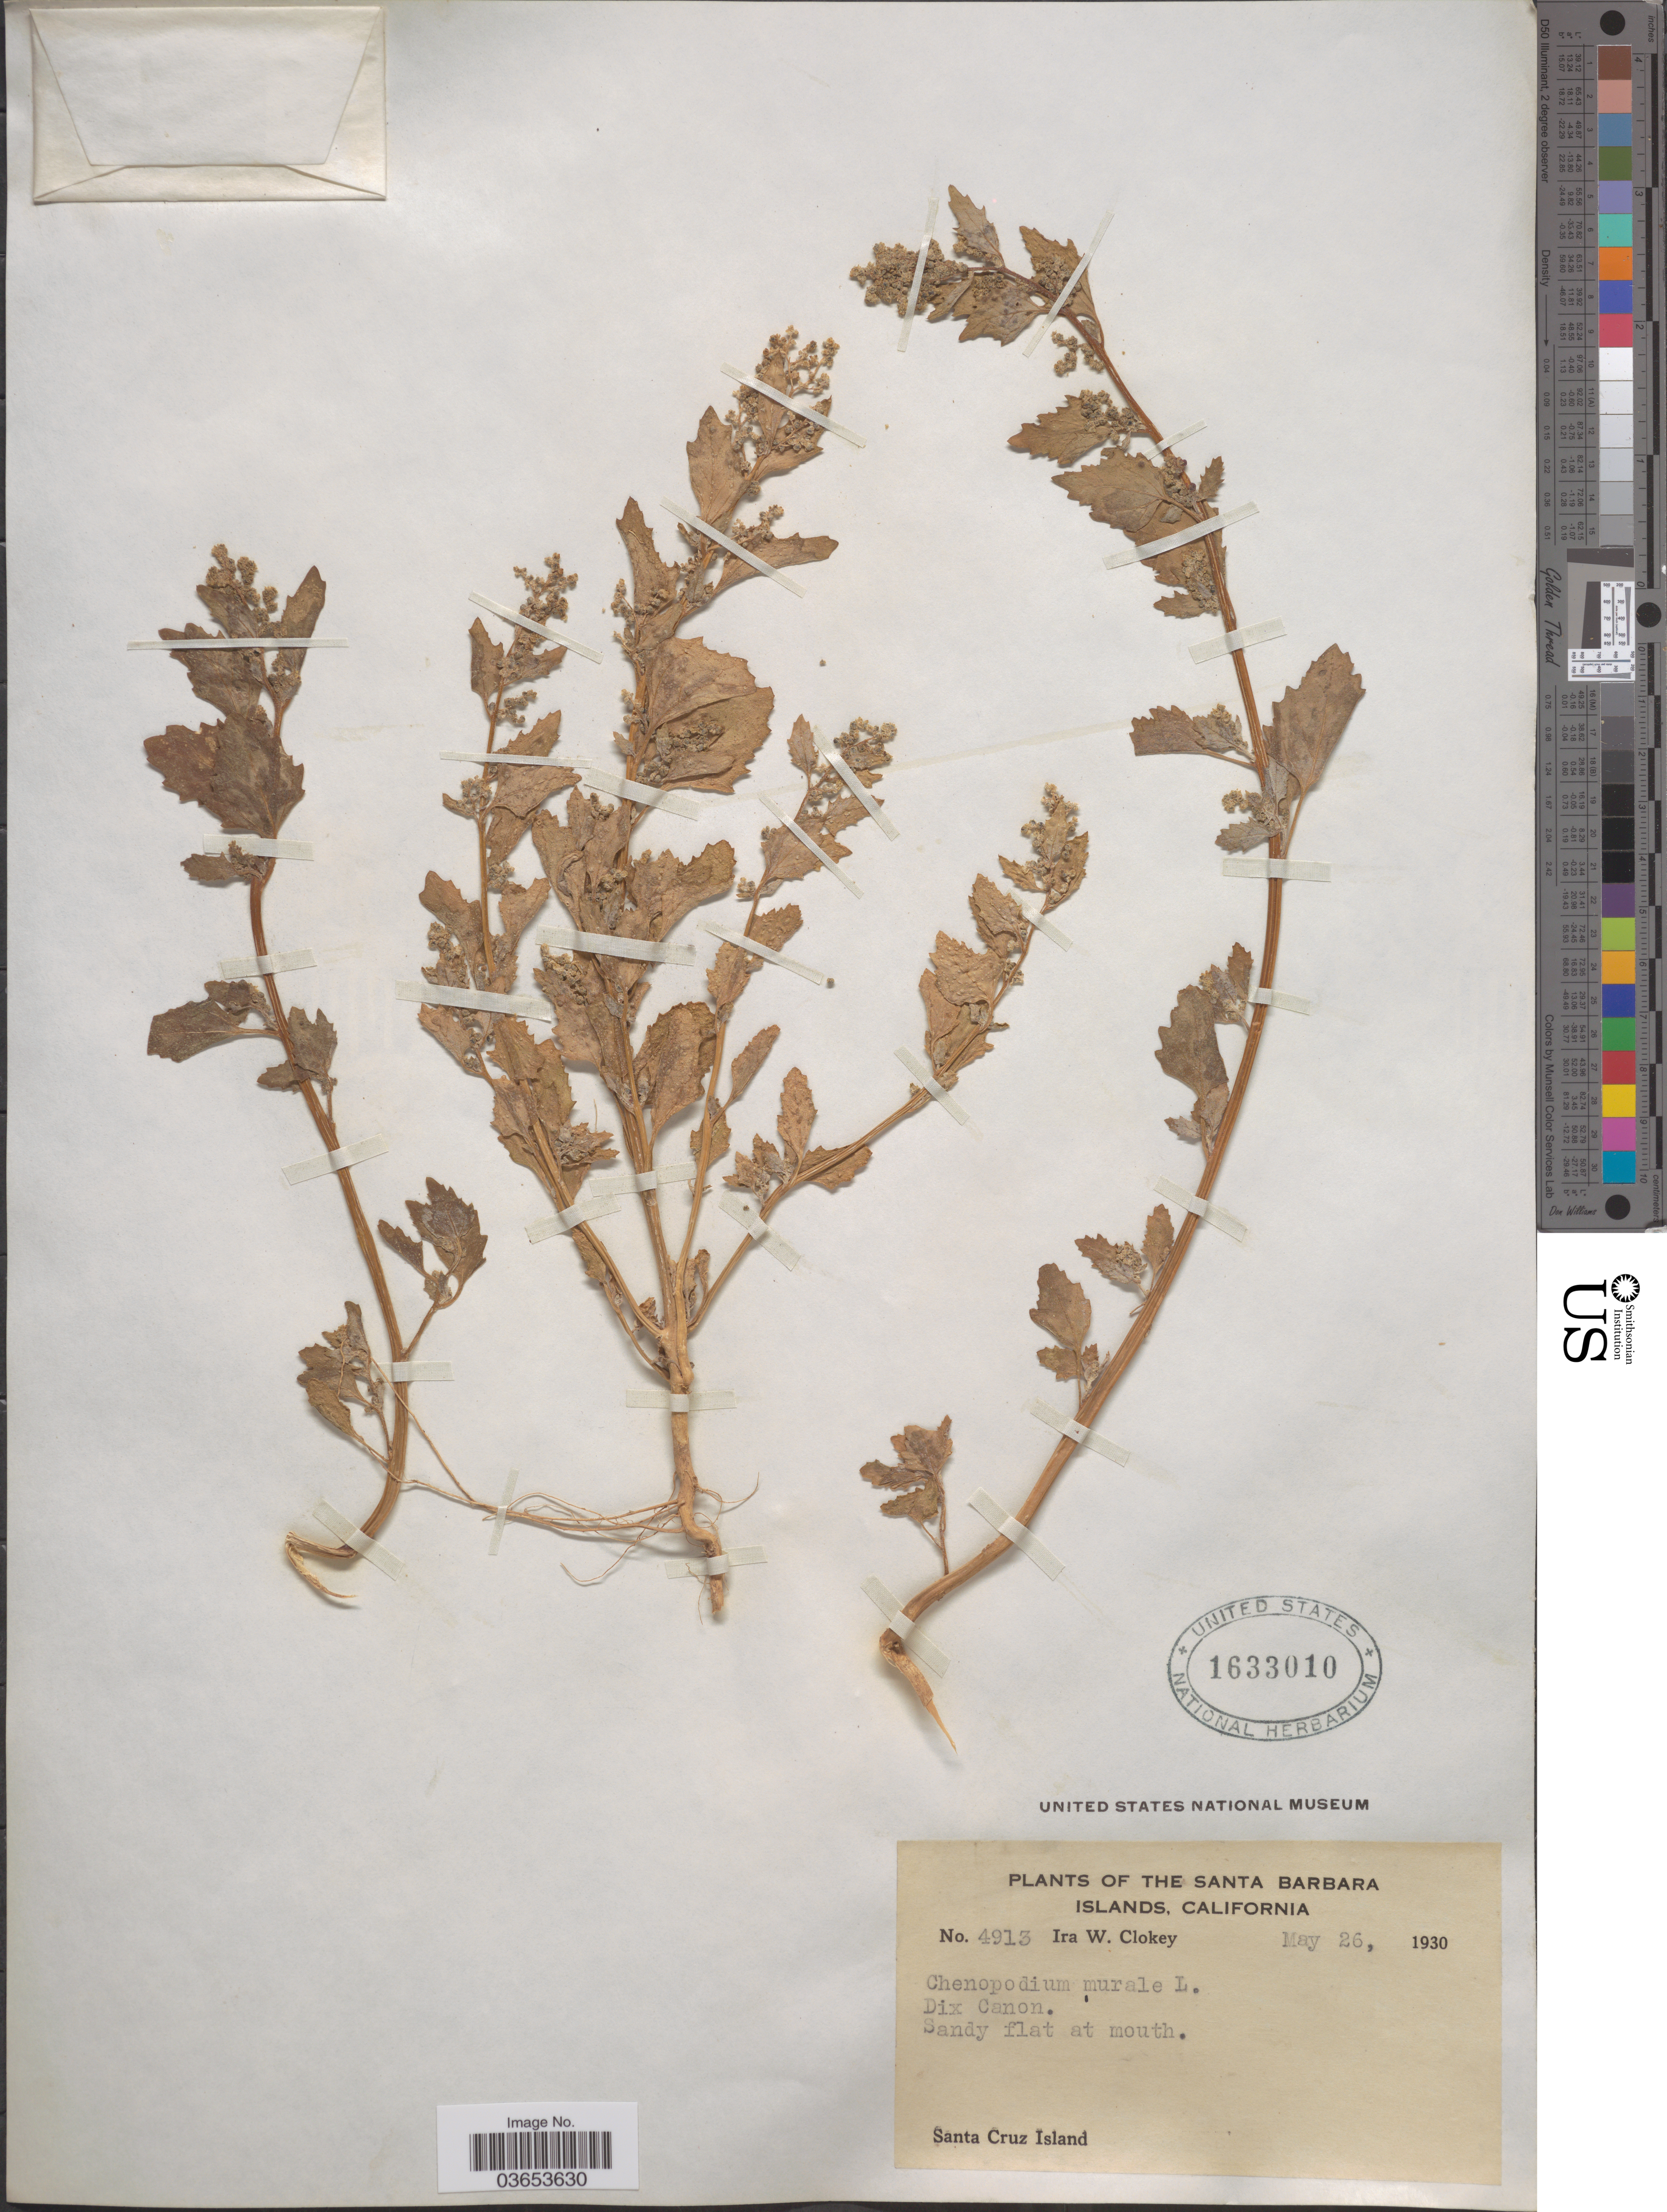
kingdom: Plantae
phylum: Tracheophyta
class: Magnoliopsida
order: Caryophyllales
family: Amaranthaceae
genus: Chenopodium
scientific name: Chenopodium murale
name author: L.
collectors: I. W. Clokey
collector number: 4913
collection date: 1930-05-26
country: United States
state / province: California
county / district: Santa Barbara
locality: Santa Barbara Islands. Dix Canyon. Santa Cruz Island.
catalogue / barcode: US 1633010